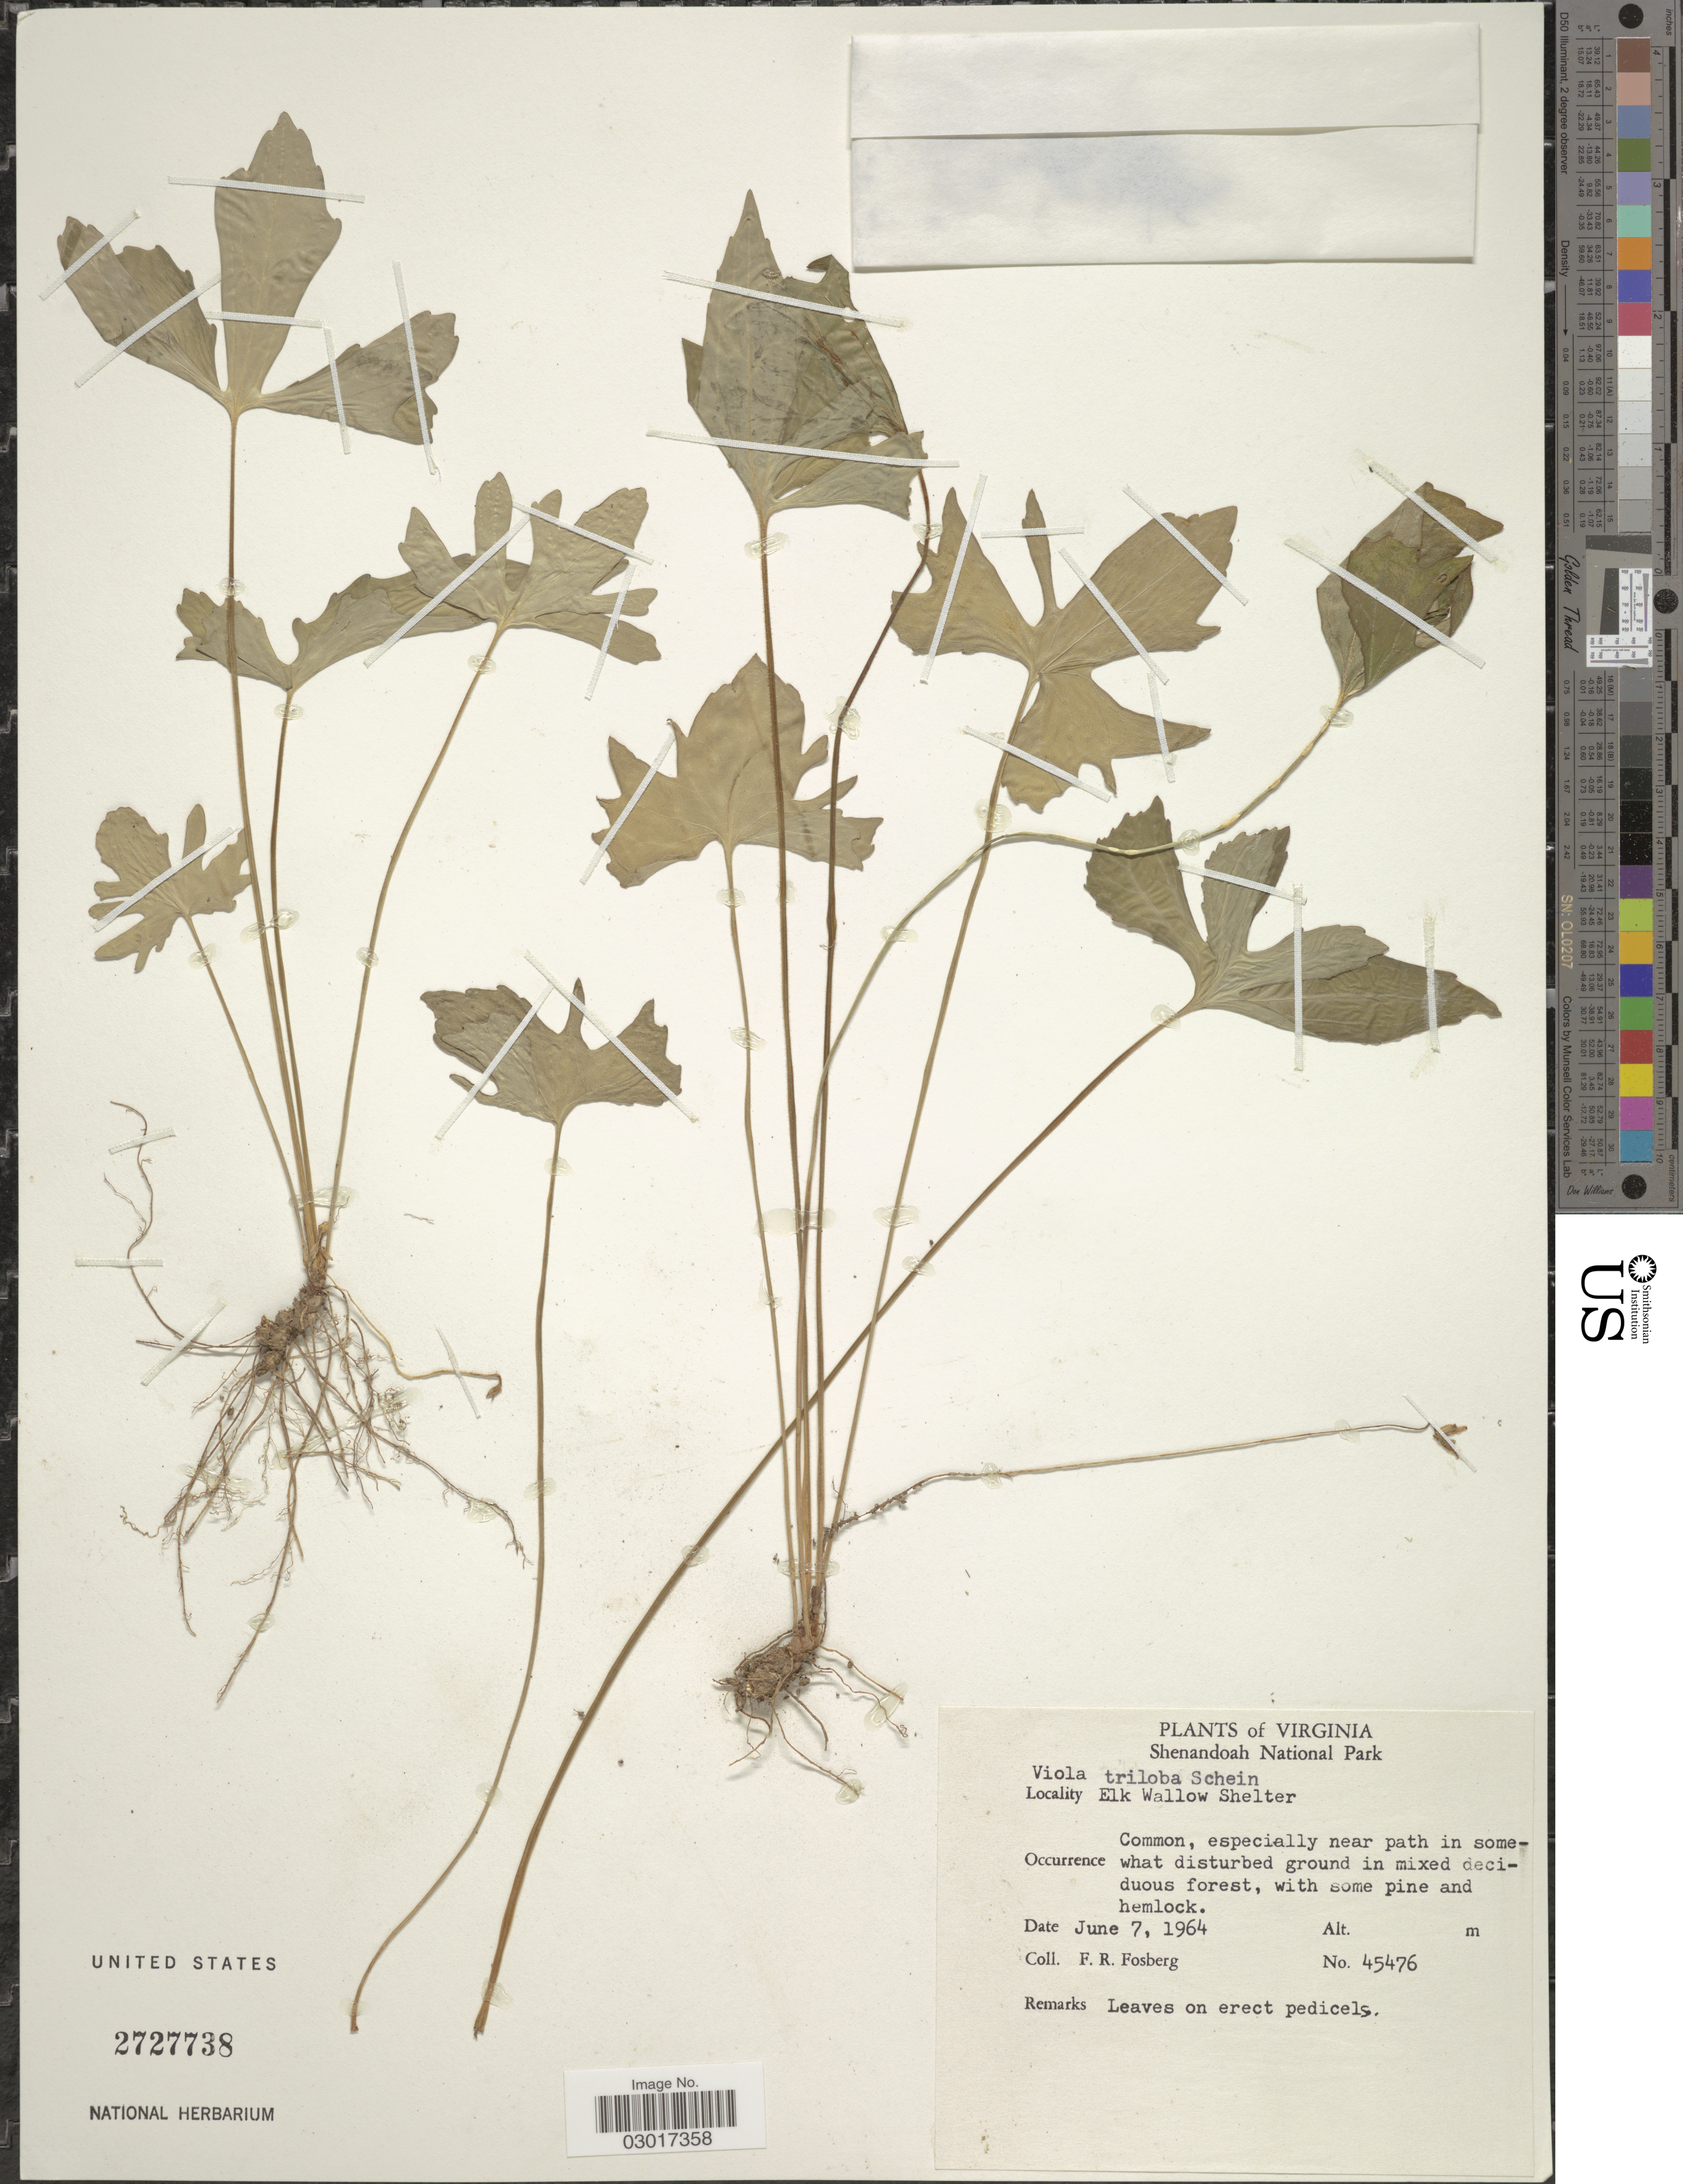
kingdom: Plantae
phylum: Tracheophyta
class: Magnoliopsida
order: Malpighiales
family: Violaceae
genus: Viola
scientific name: Viola triloba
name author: Schwein.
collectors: F. R. Fosberg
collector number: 45476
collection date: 1964-06-07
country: United States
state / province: Virginia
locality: Shenandoah National Park, Elk Wallow Shelter.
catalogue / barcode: US 2727738